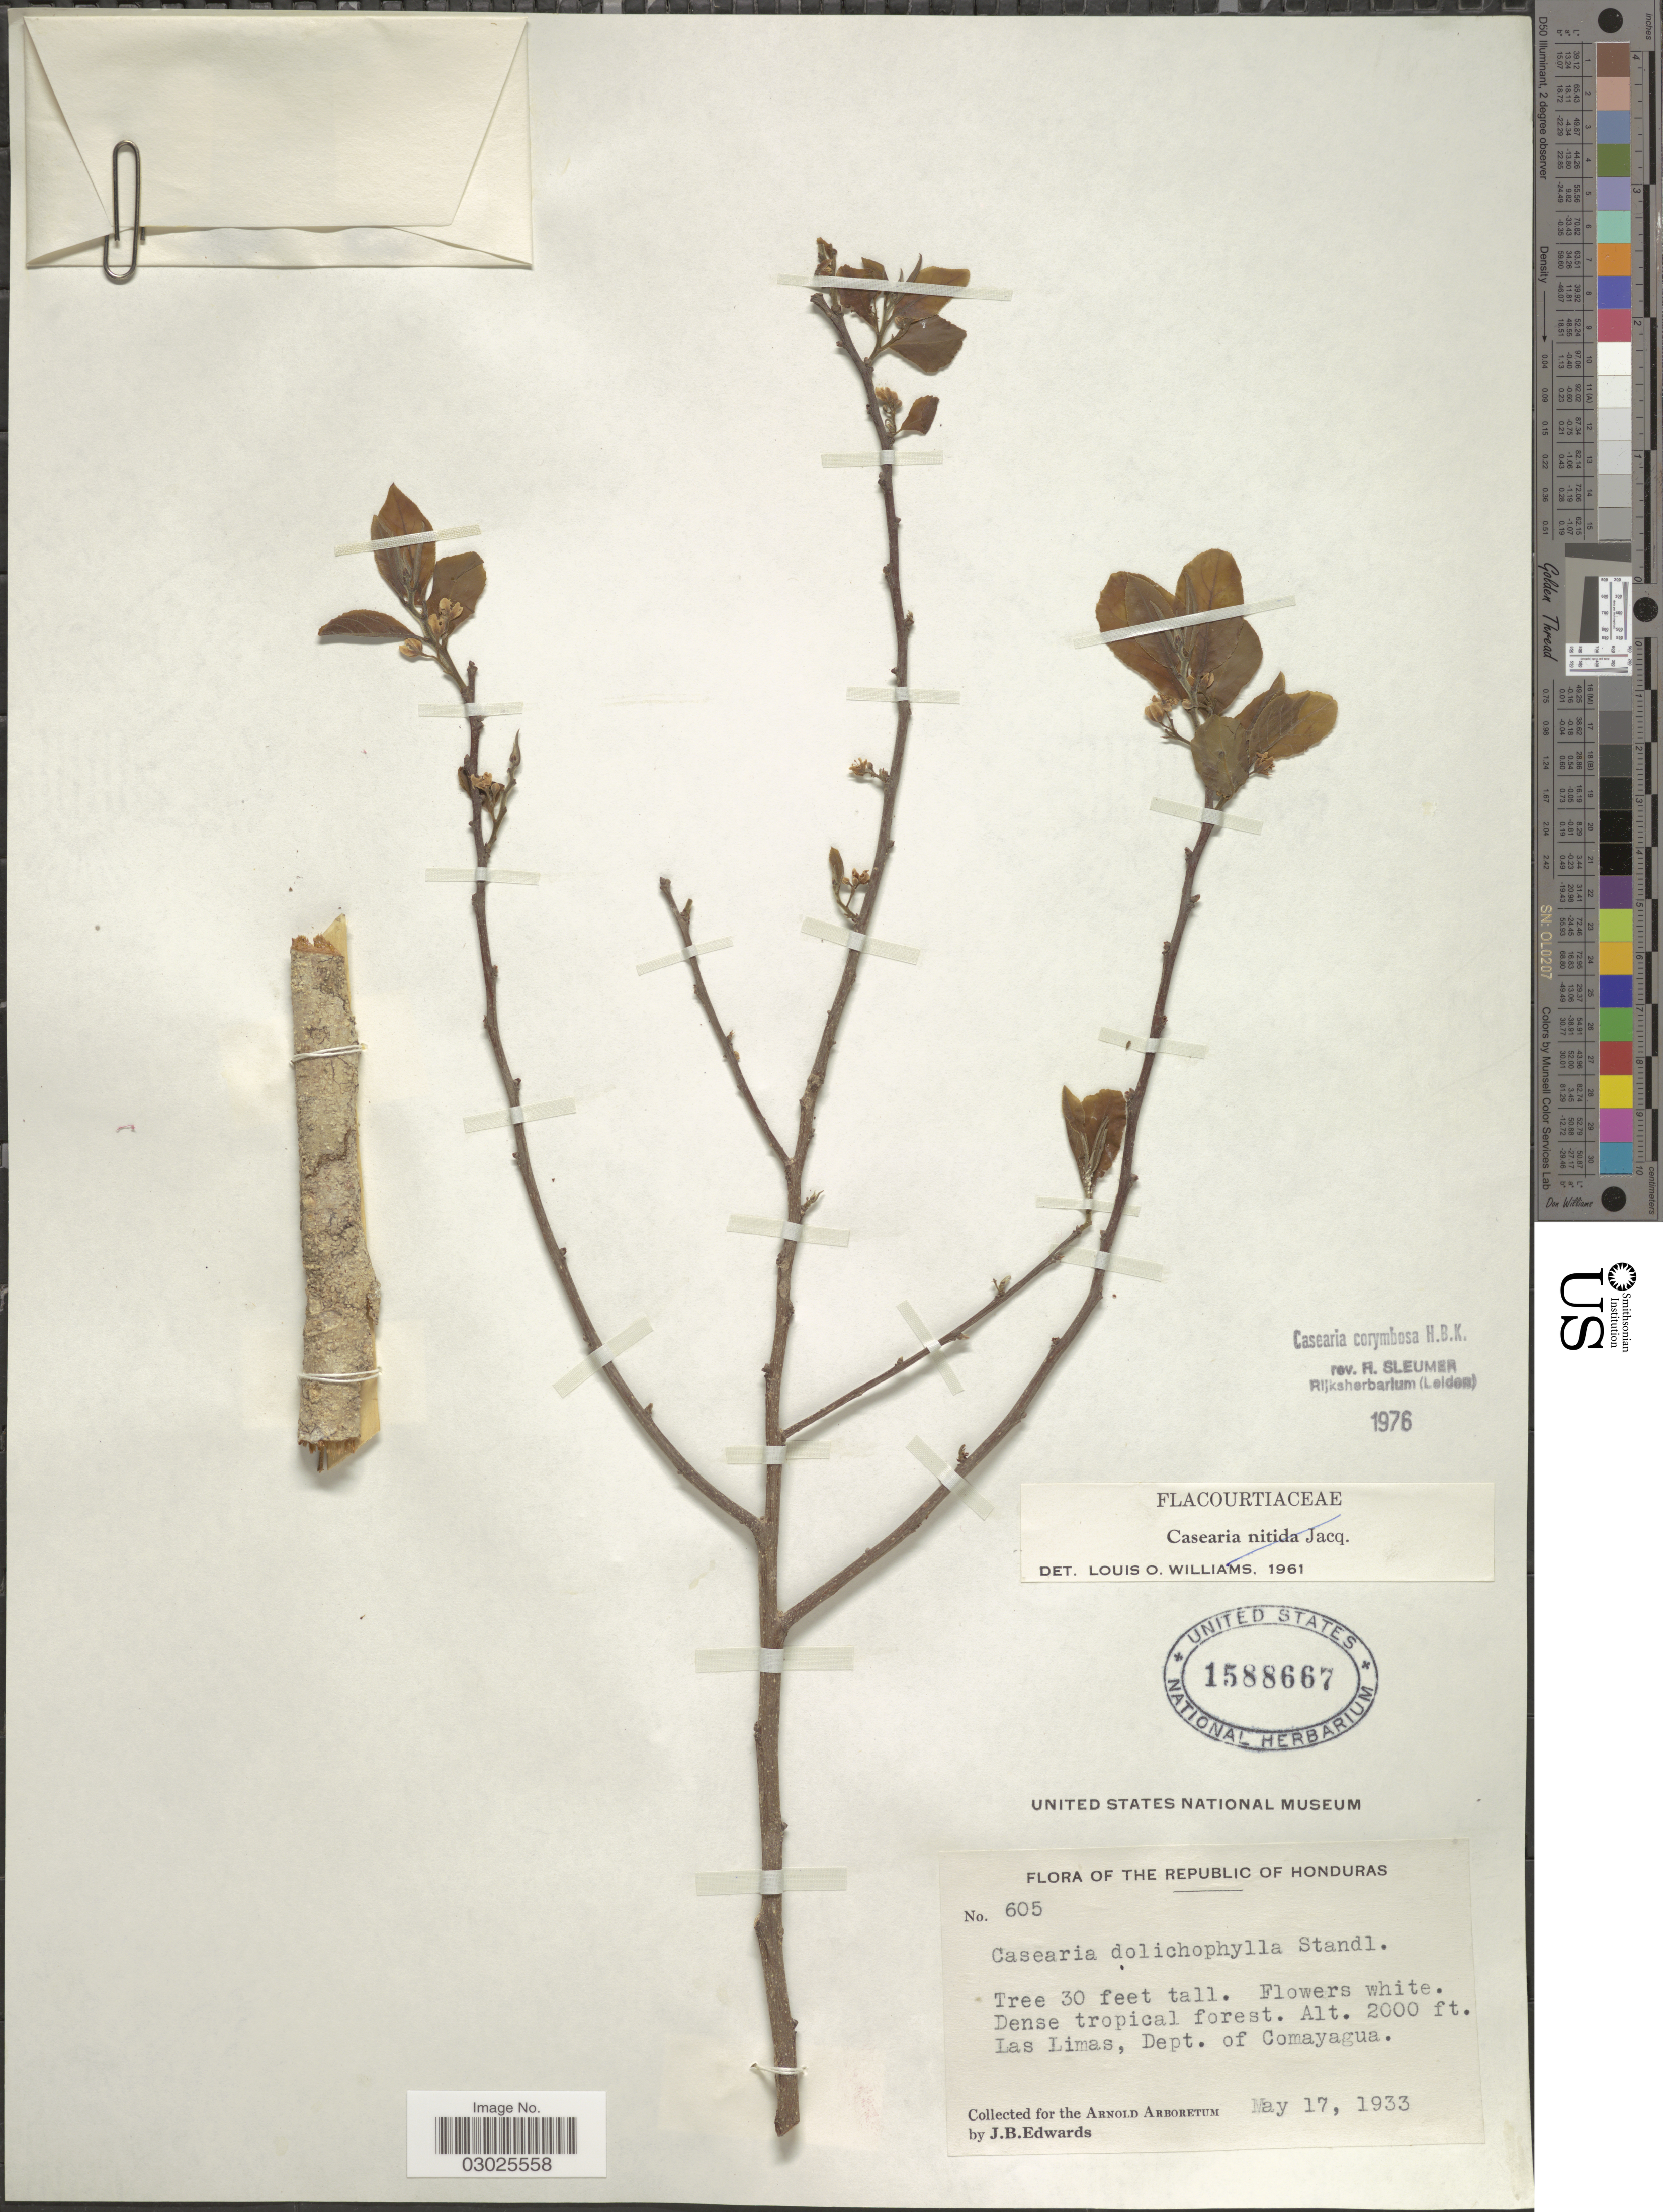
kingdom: Plantae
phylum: Tracheophyta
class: Magnoliopsida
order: Malpighiales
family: Salicaceae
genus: Casearia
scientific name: Casearia corymbosa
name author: Kunth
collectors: J. B. Edwards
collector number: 605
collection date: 1933-05-17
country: Honduras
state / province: Comayagua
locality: The Republic of Honduras. Las Limas, Dept. of Comayagua.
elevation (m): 610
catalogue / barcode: US 1588667